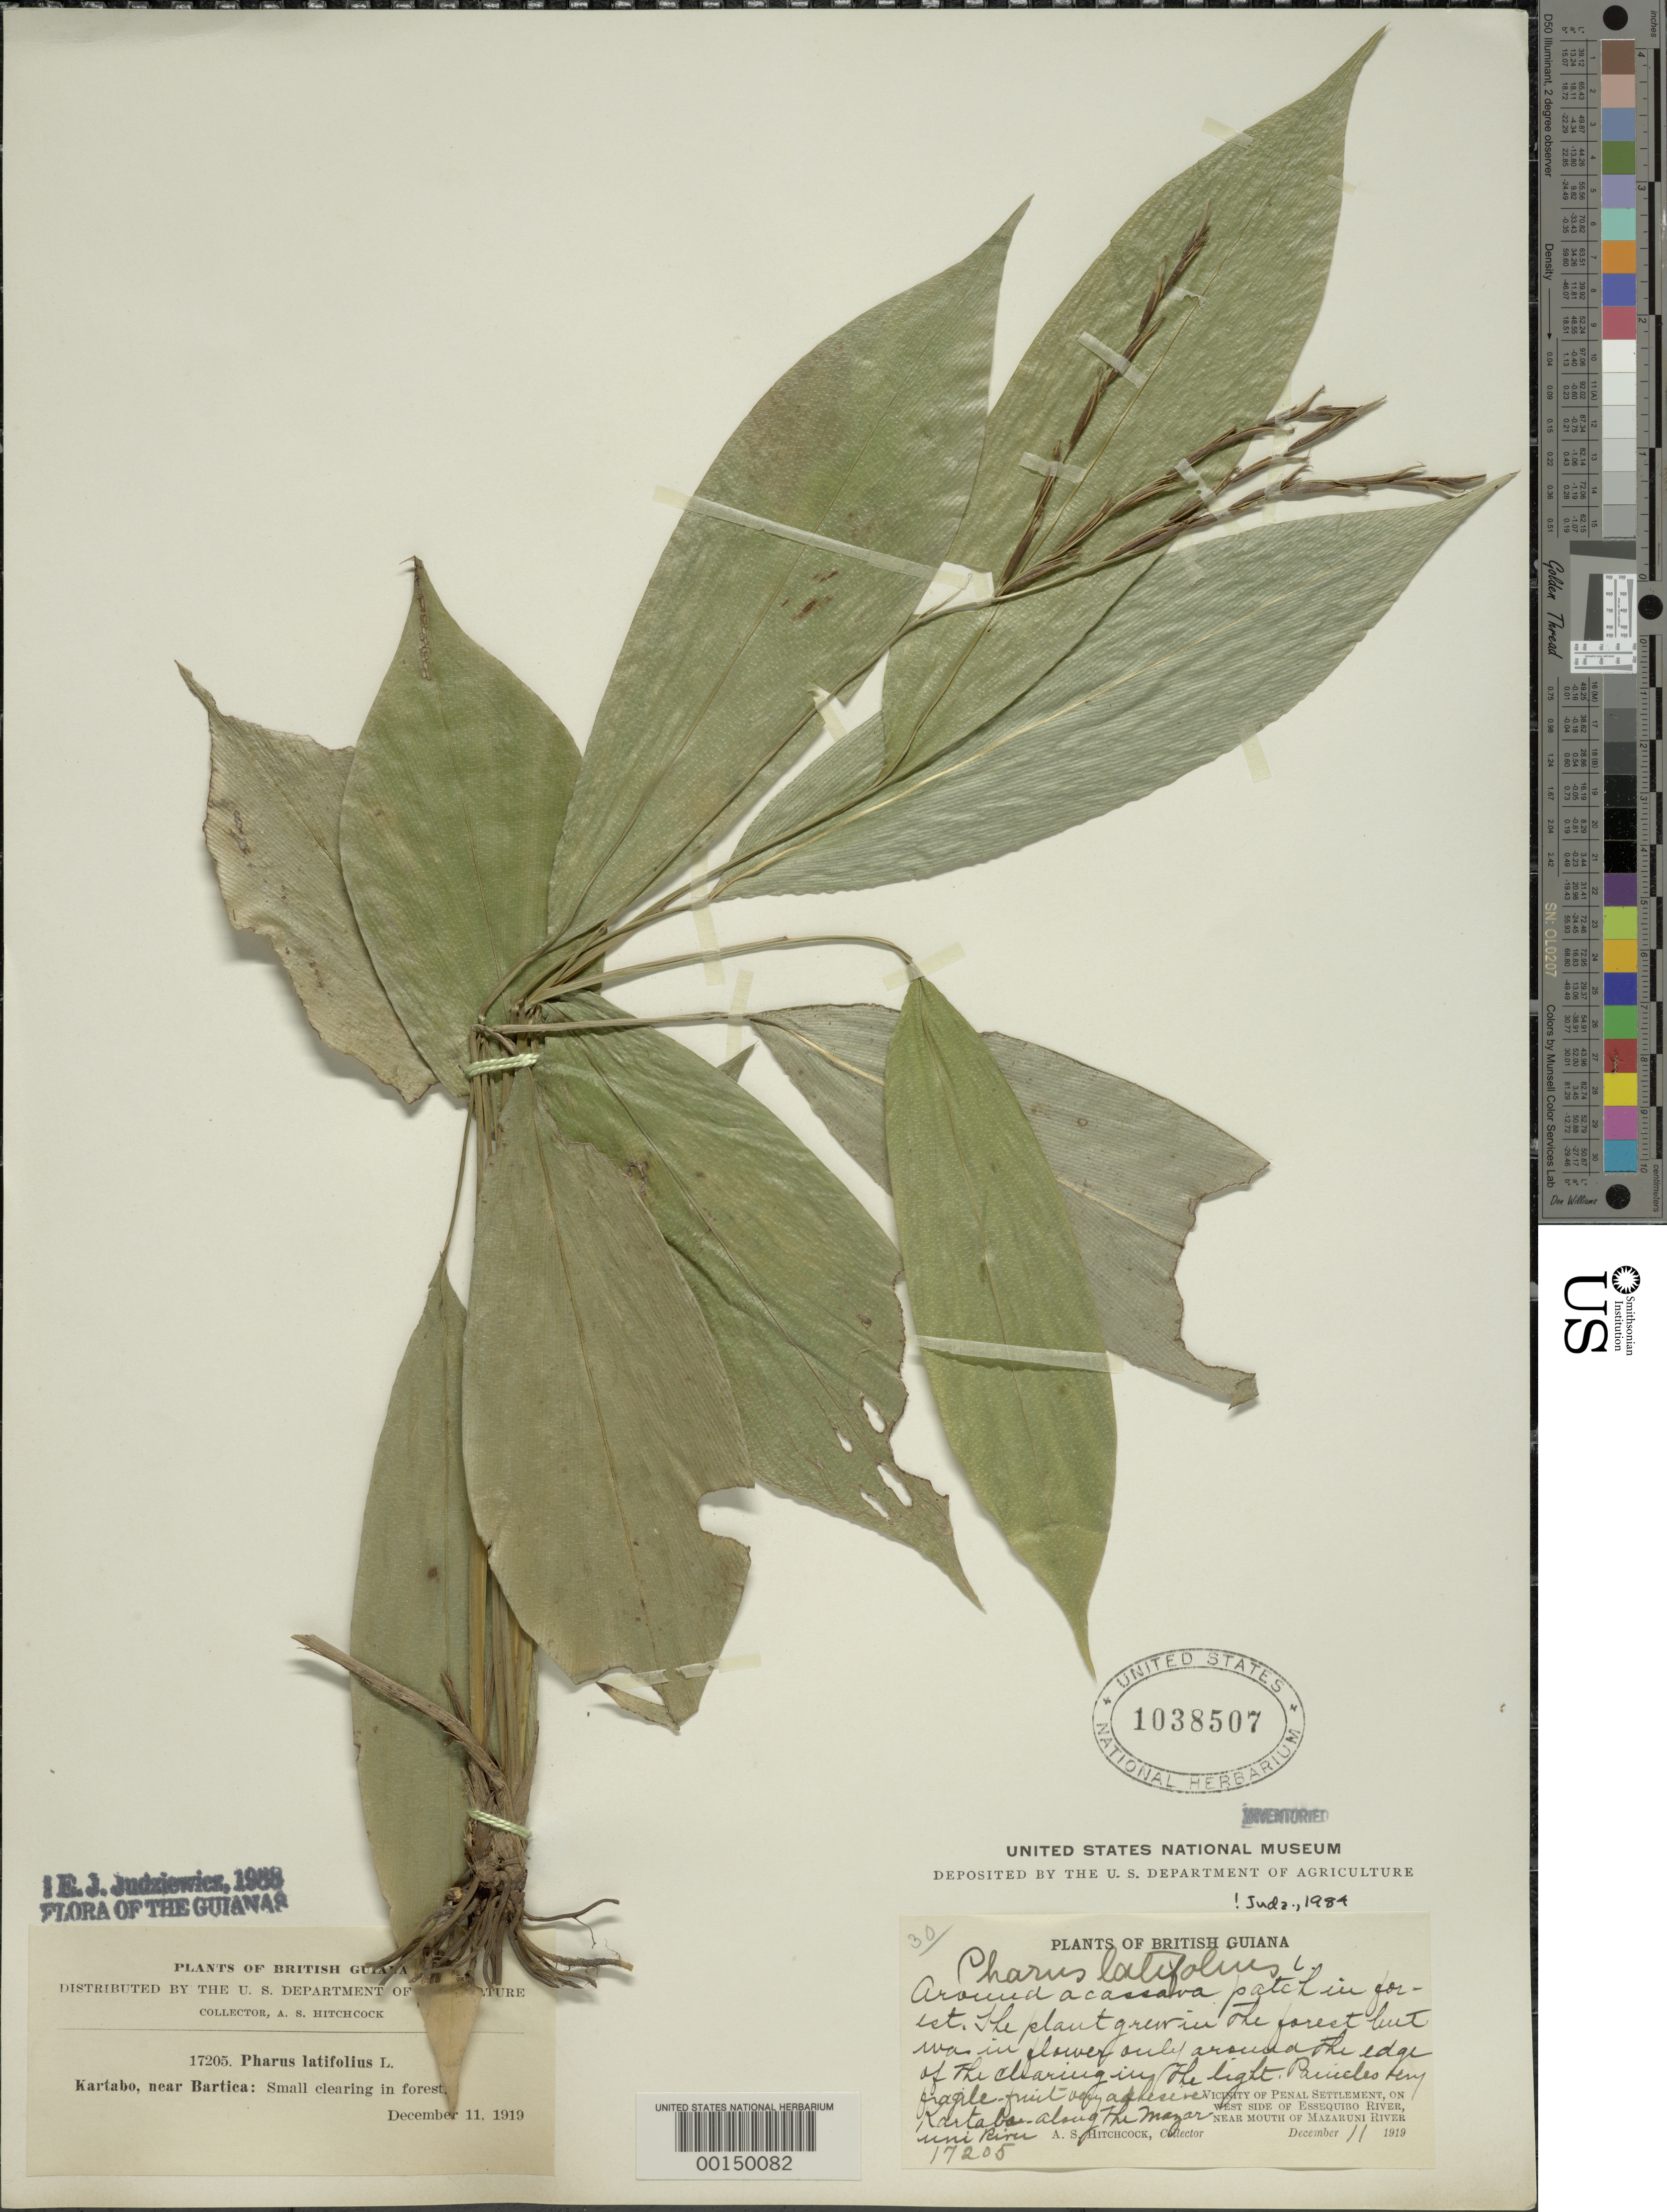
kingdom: Plantae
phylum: Tracheophyta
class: Liliopsida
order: Poales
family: Poaceae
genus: Pharus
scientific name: Pharus latifolius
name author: L.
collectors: A. S. Hitchcock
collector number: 17205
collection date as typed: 11 Dec 1919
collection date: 1919-12-11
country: Guyana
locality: Kartabo, essequibo river/mazaruni river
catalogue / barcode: US 1038507